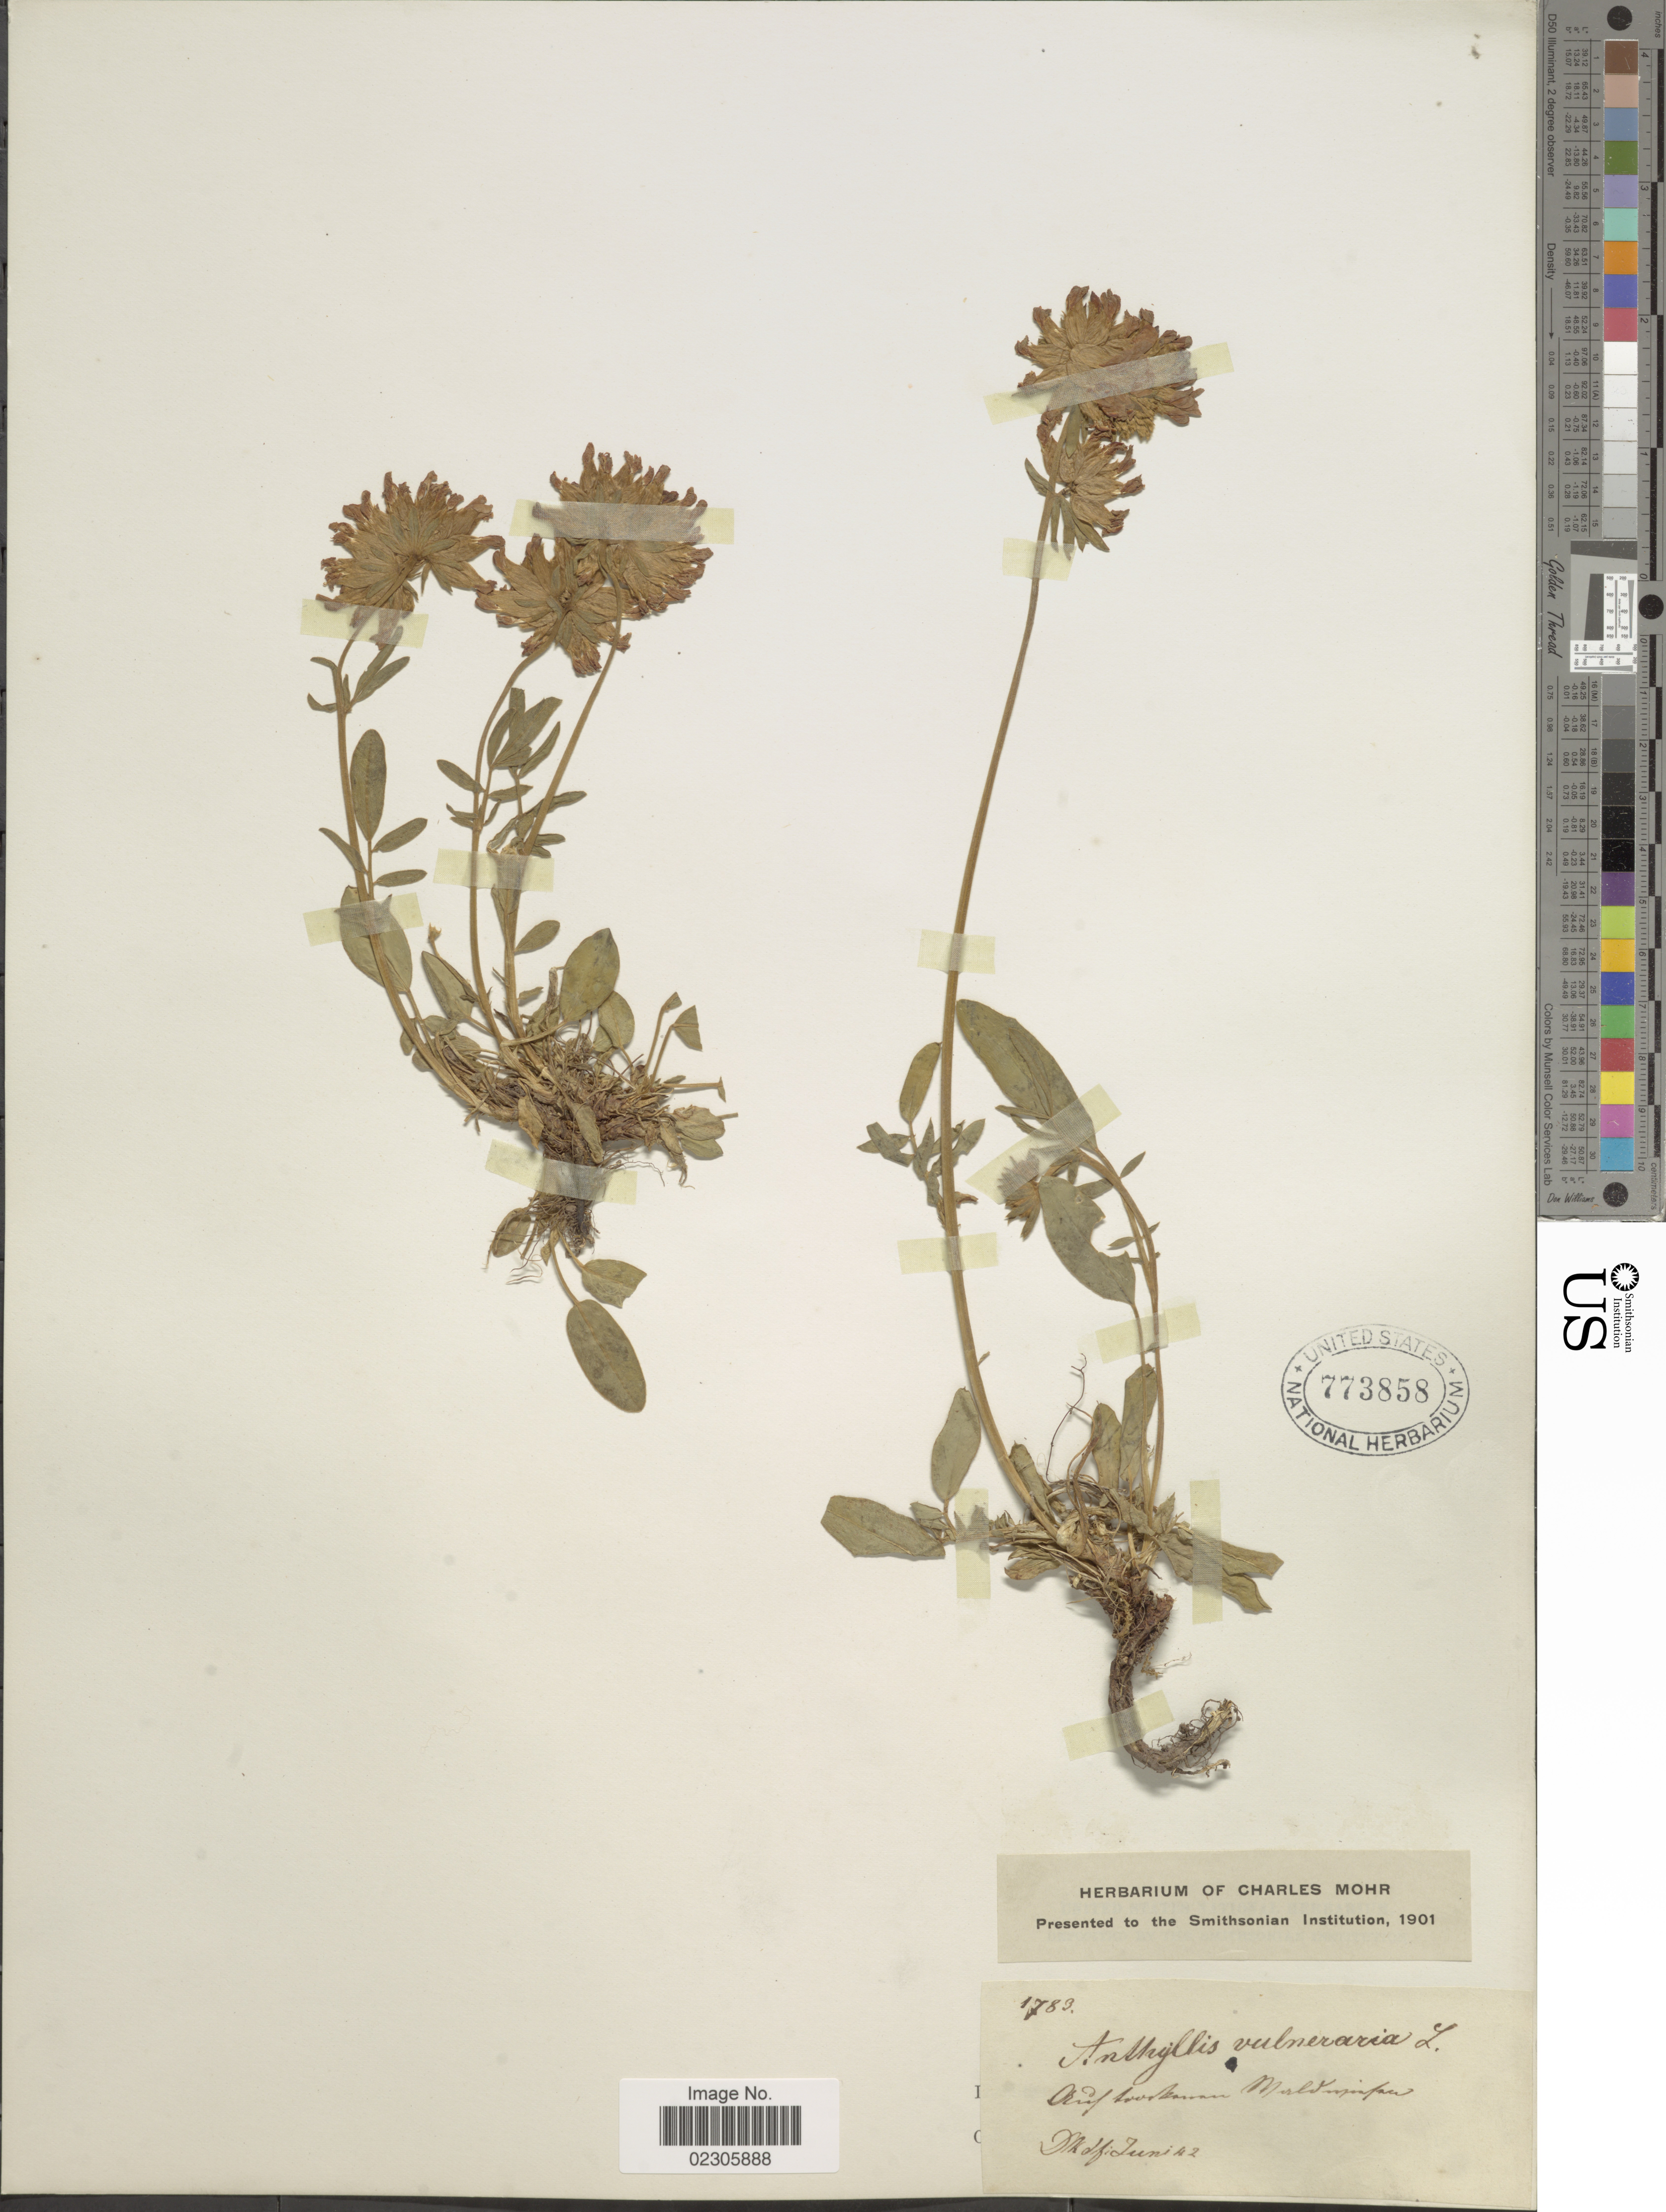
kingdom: Plantae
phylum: Tracheophyta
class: Magnoliopsida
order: Fabales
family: Fabaceae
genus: Anthyllis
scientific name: Anthyllis vulneraria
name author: L.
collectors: M.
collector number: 1783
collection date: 1783-06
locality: Auftrokonan Merlkupinpan [interpreted]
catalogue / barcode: US 773858